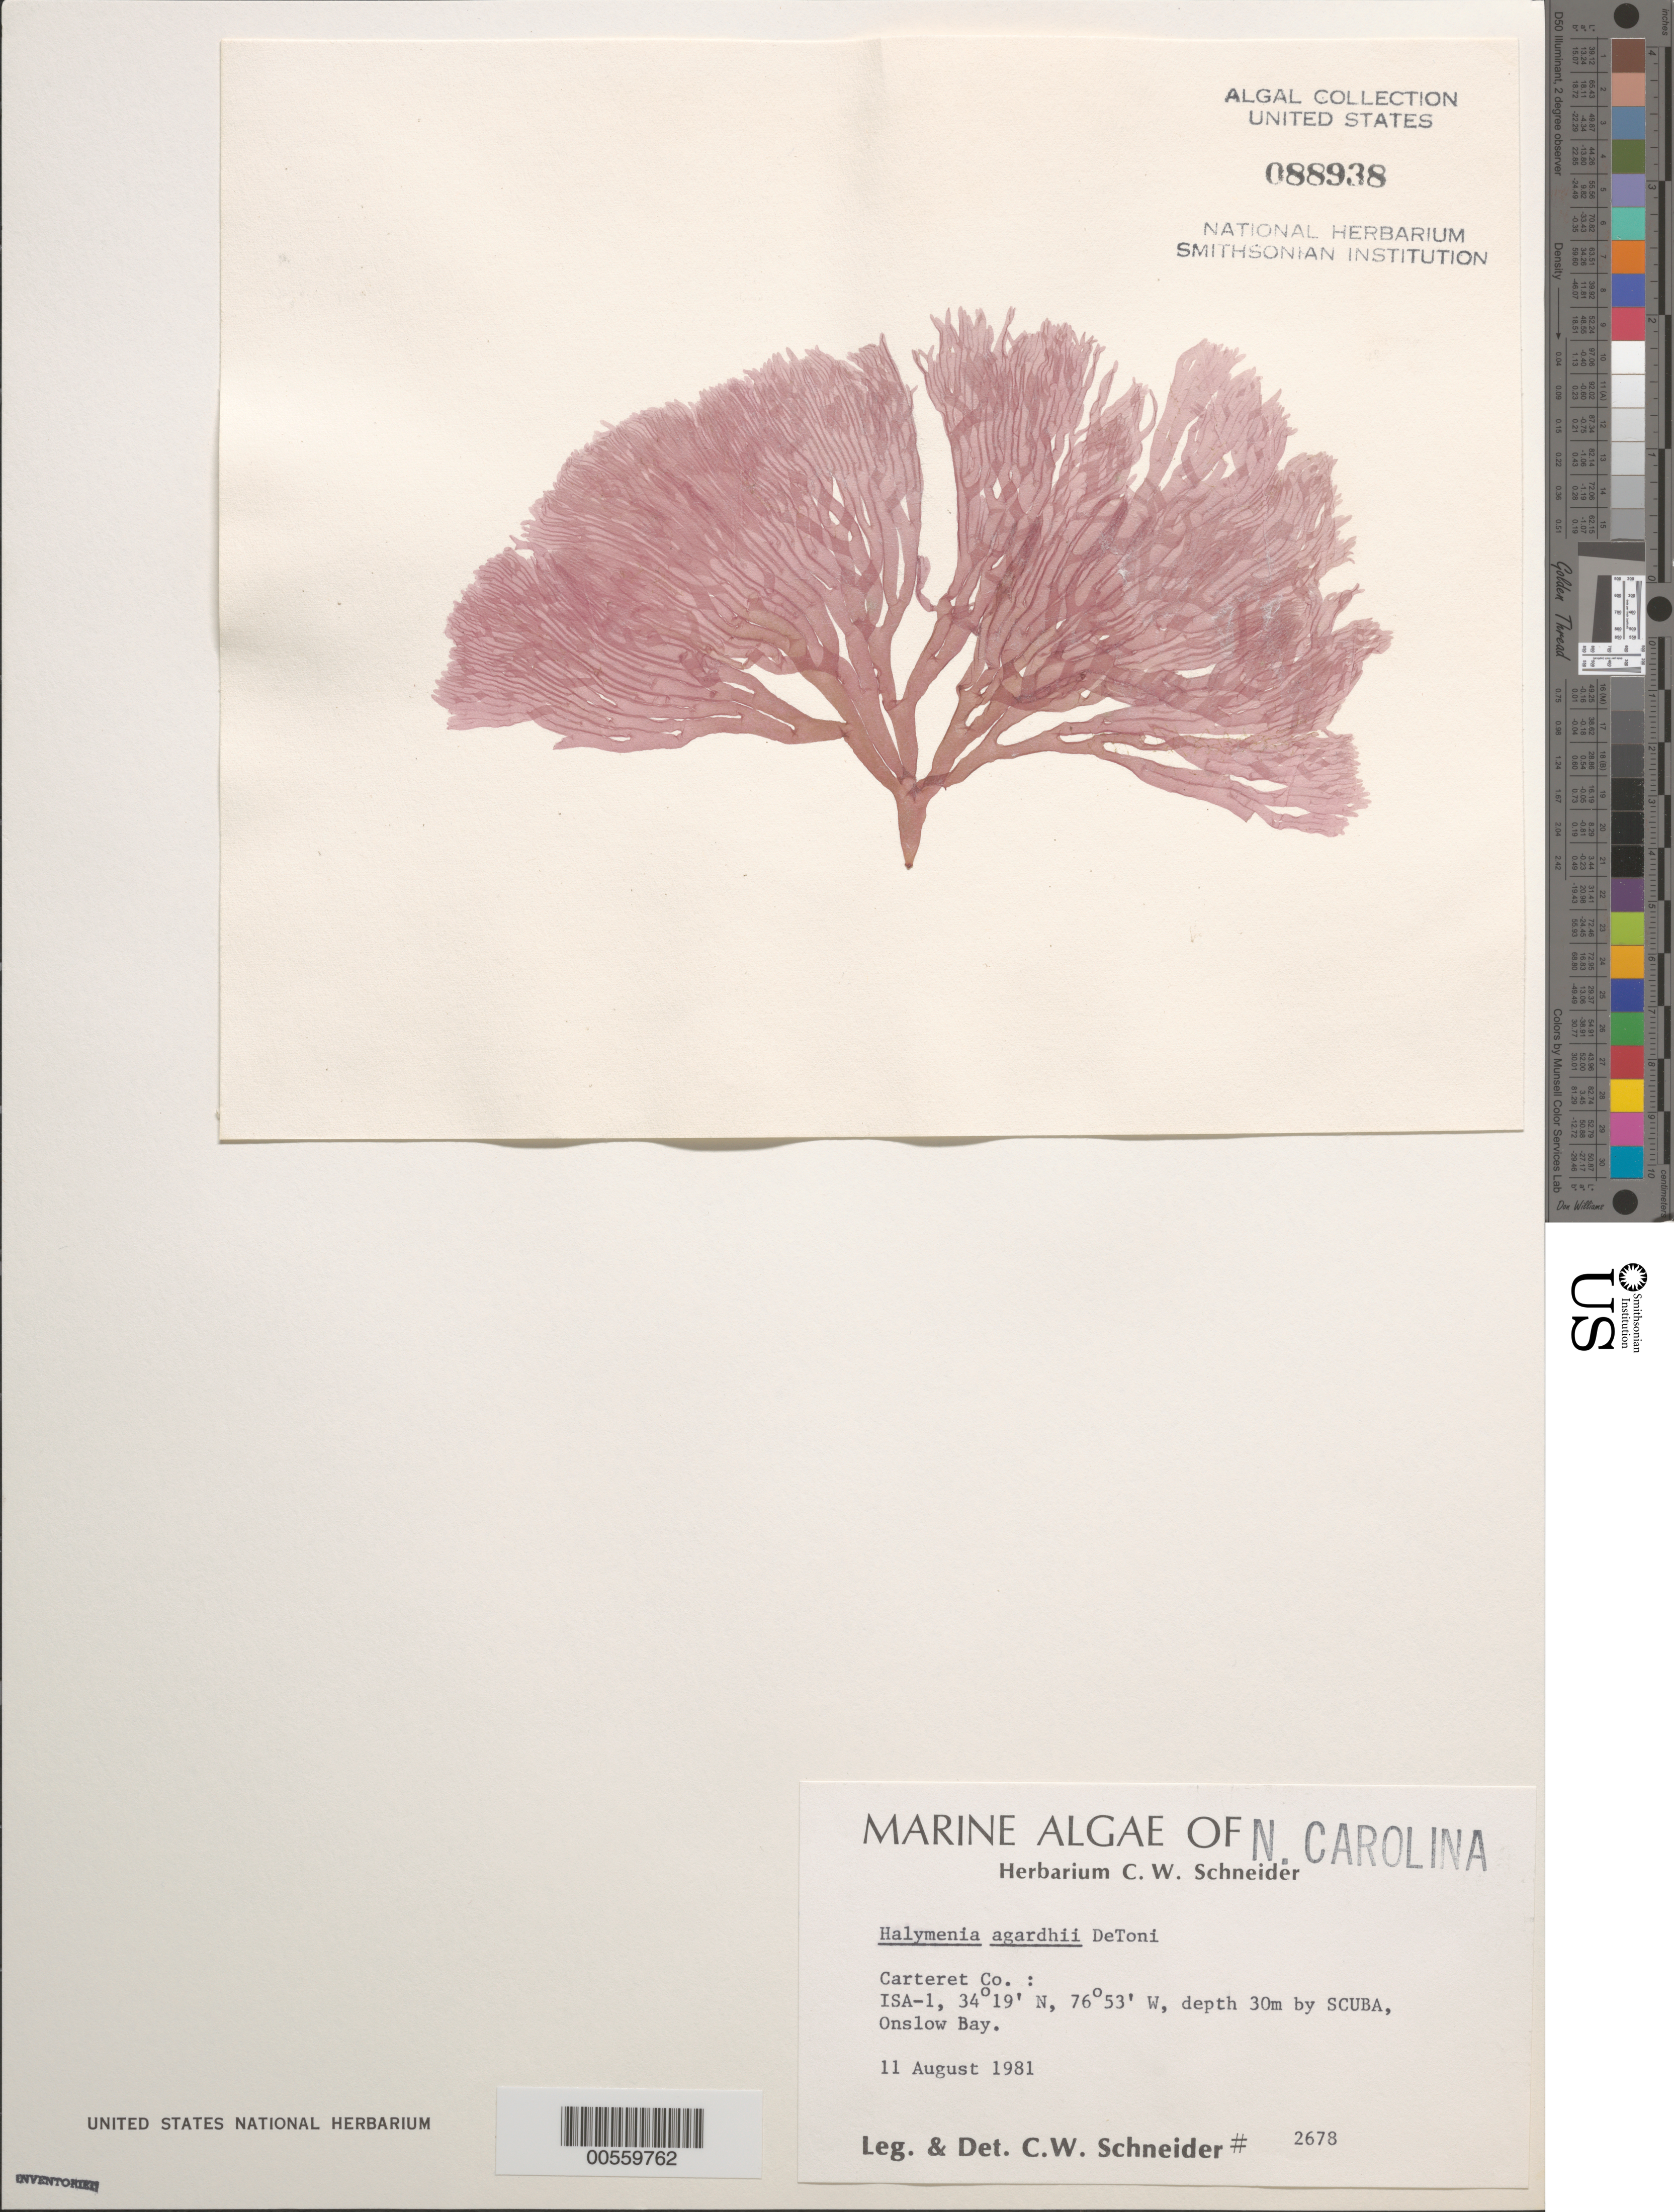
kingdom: Plantae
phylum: Rhodophyta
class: Florideophyceae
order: Sebdeniales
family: Sebdeniaceae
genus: Sebdenia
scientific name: Sebdenia flabellata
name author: (J. Agardh) P.G. Parkinson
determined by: Algae name updating Project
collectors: C. W. Schneider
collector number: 2678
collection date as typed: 11 Aug 1981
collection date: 1981-08-11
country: United States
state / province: North Carolina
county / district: Carteret County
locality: Onslow Bay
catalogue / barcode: US 88938